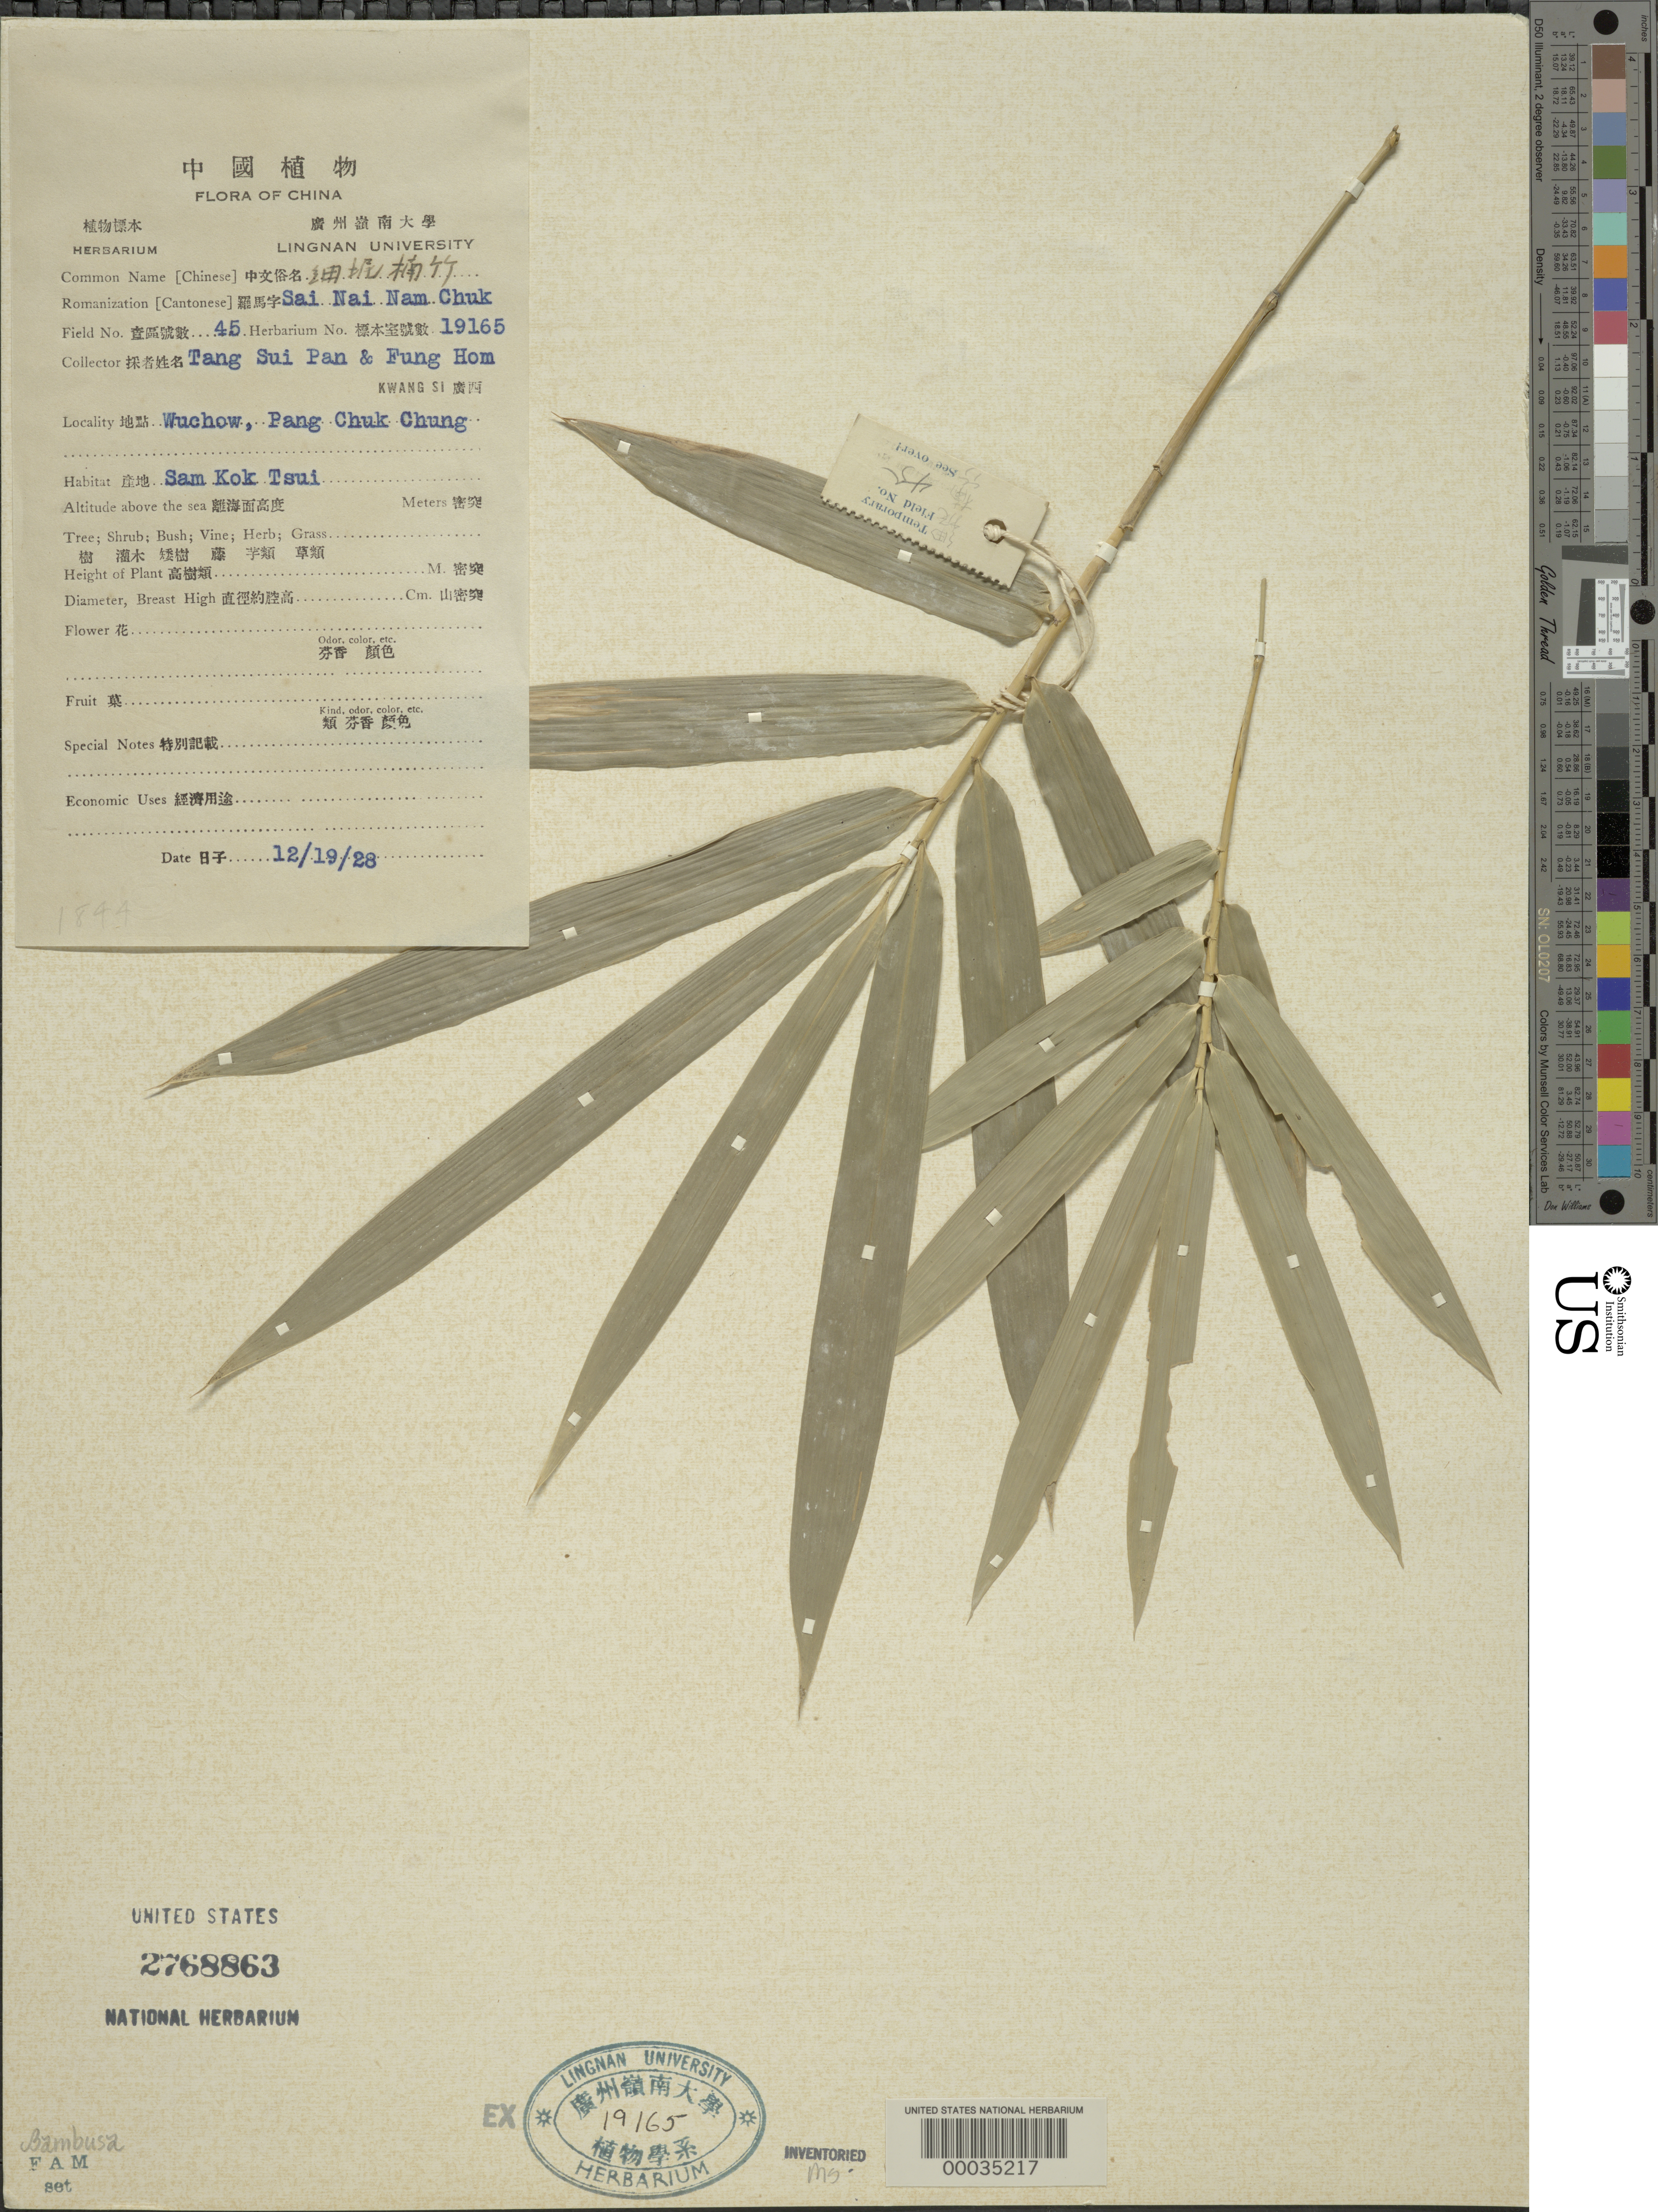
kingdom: Plantae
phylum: Tracheophyta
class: Liliopsida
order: Poales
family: Poaceae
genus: Bambusa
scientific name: Bambusa sp.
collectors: S. P. Tang & H. L. Fung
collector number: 45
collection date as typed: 19 Dec 1928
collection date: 1928-12-19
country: China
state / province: Jiangxi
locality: Wuchow, pang chuk chung, kwang si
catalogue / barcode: US 2768863